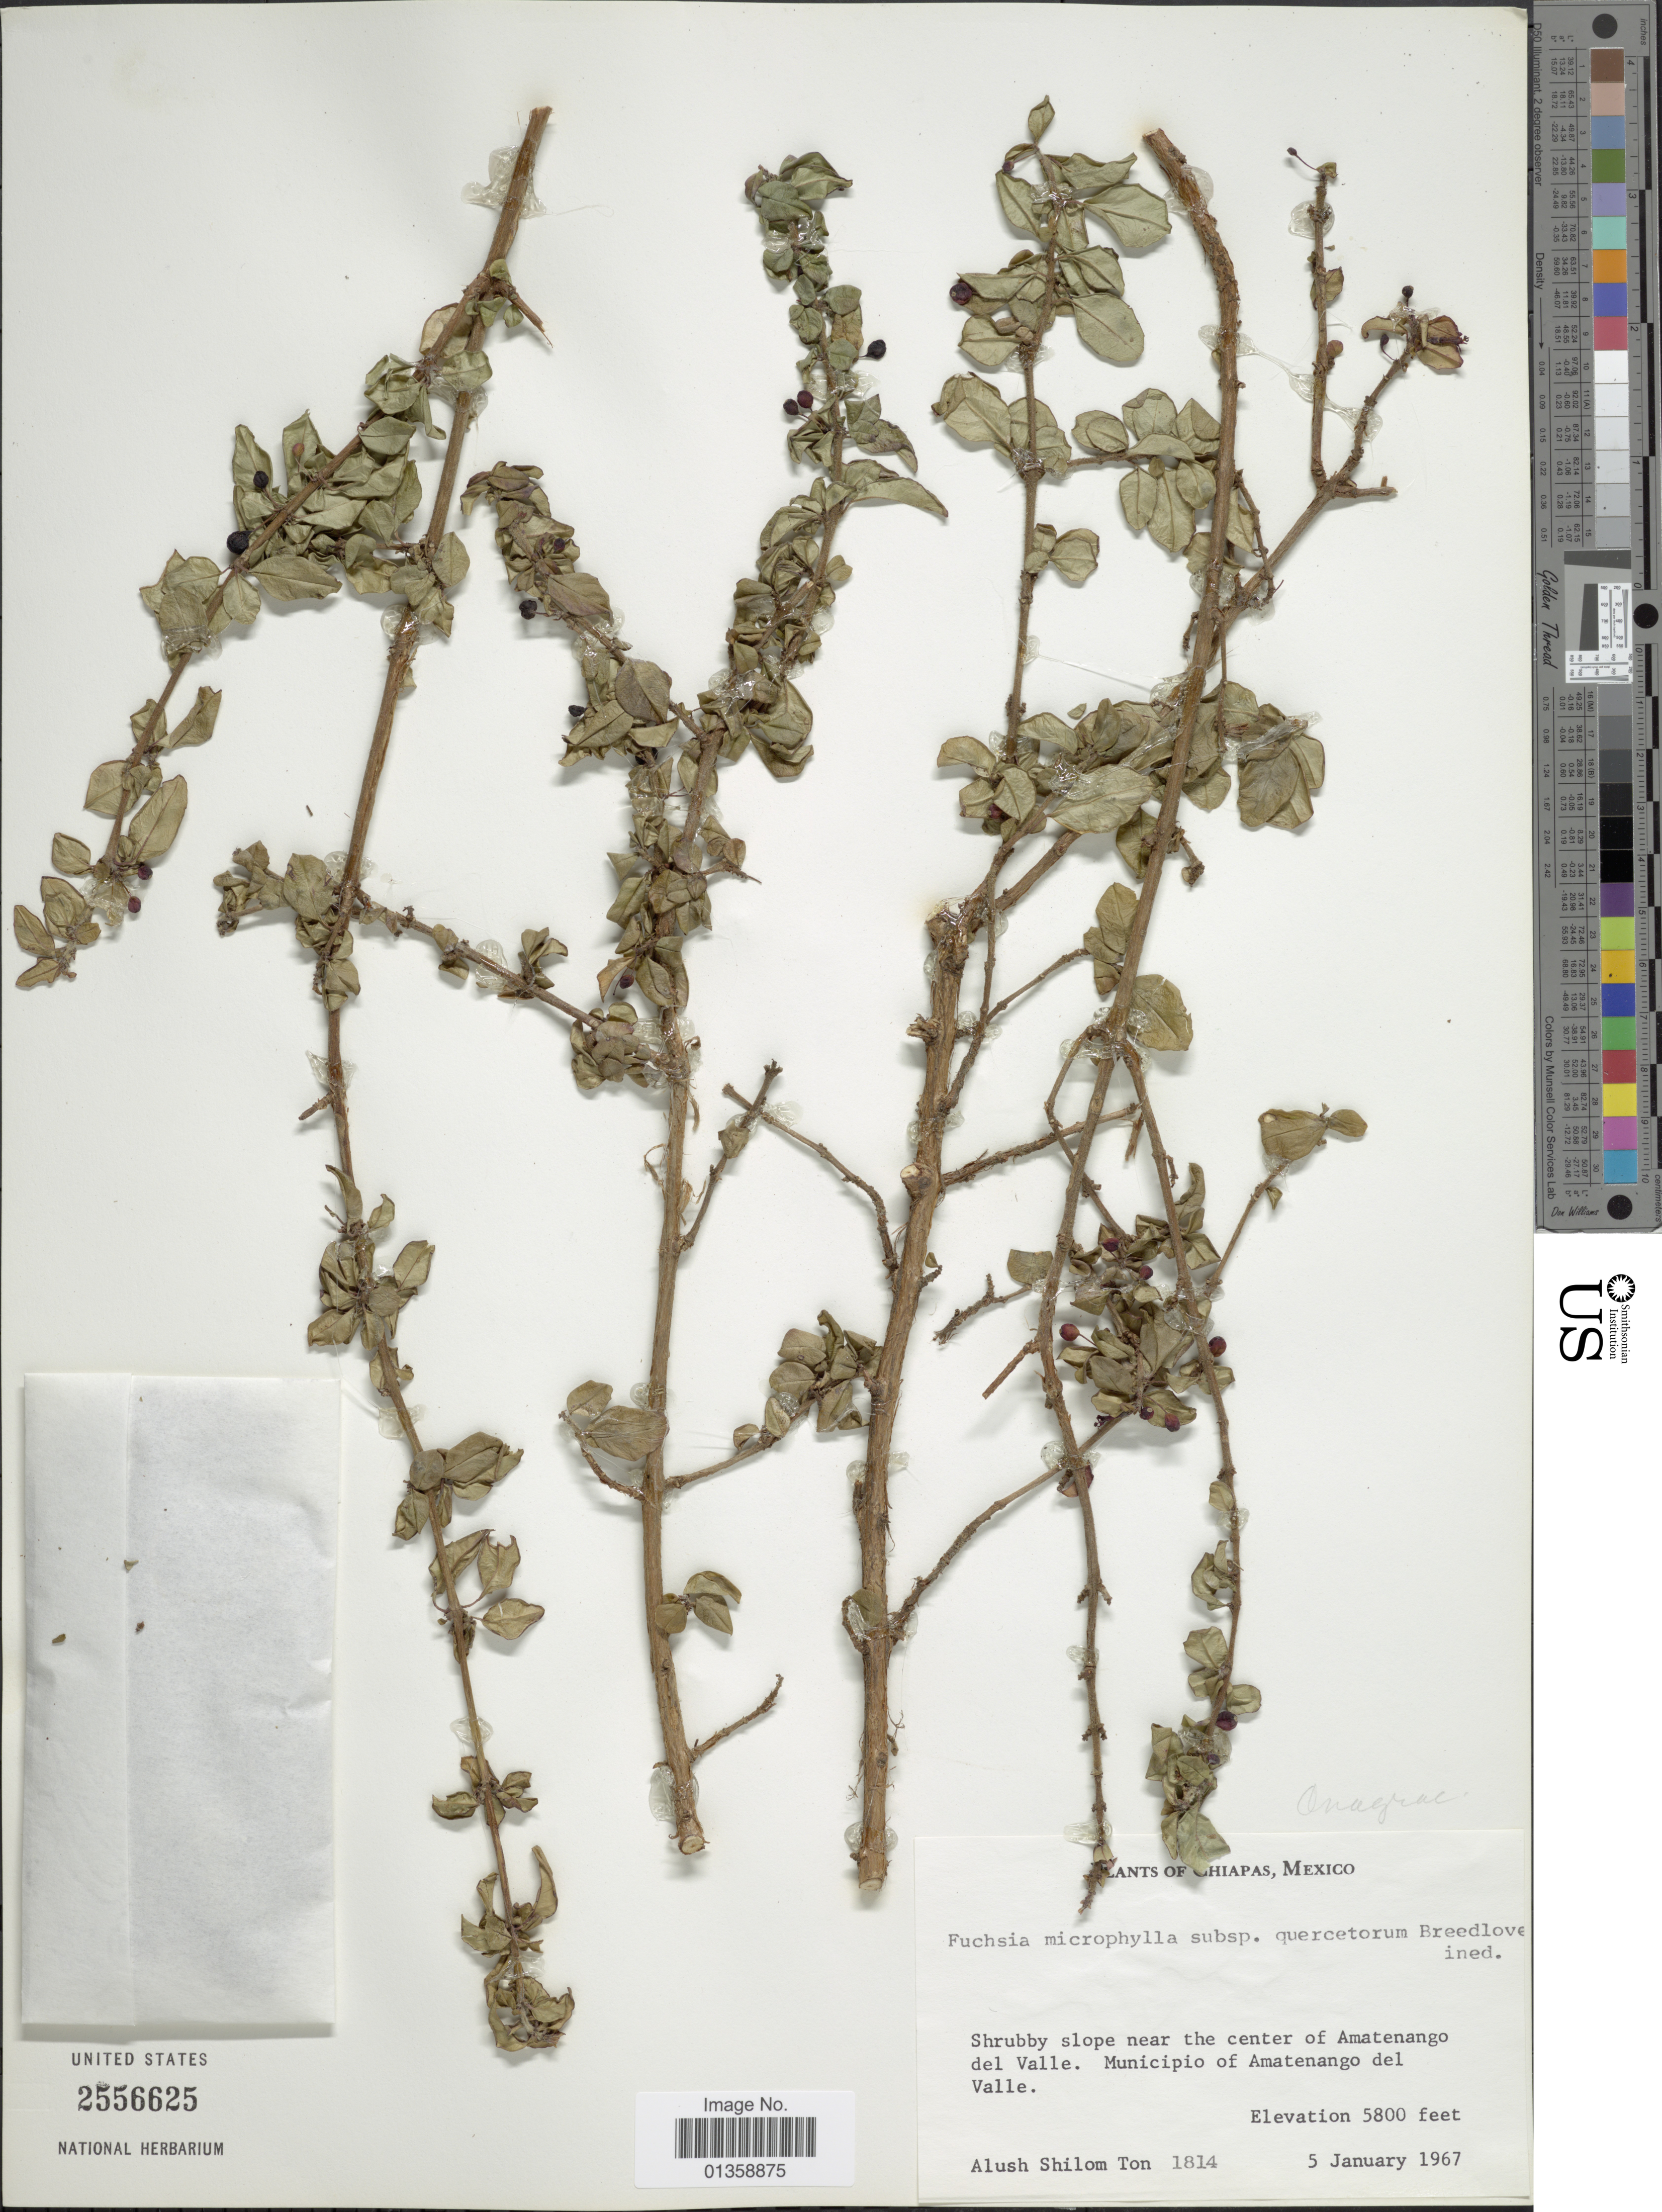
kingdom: Plantae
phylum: Tracheophyta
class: Magnoliopsida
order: Myrtales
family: Onagraceae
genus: Fuchsia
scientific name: Fuchsia microphylla subsp. quercetorum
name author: Breedlove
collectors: A. S. Ton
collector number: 1814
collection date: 1967-01-05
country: Mexico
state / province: Chiapas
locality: Shrubby slope near the center of Amatenango del Valle. Municipio of Amatenango del Valle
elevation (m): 1768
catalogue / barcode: US 2556625